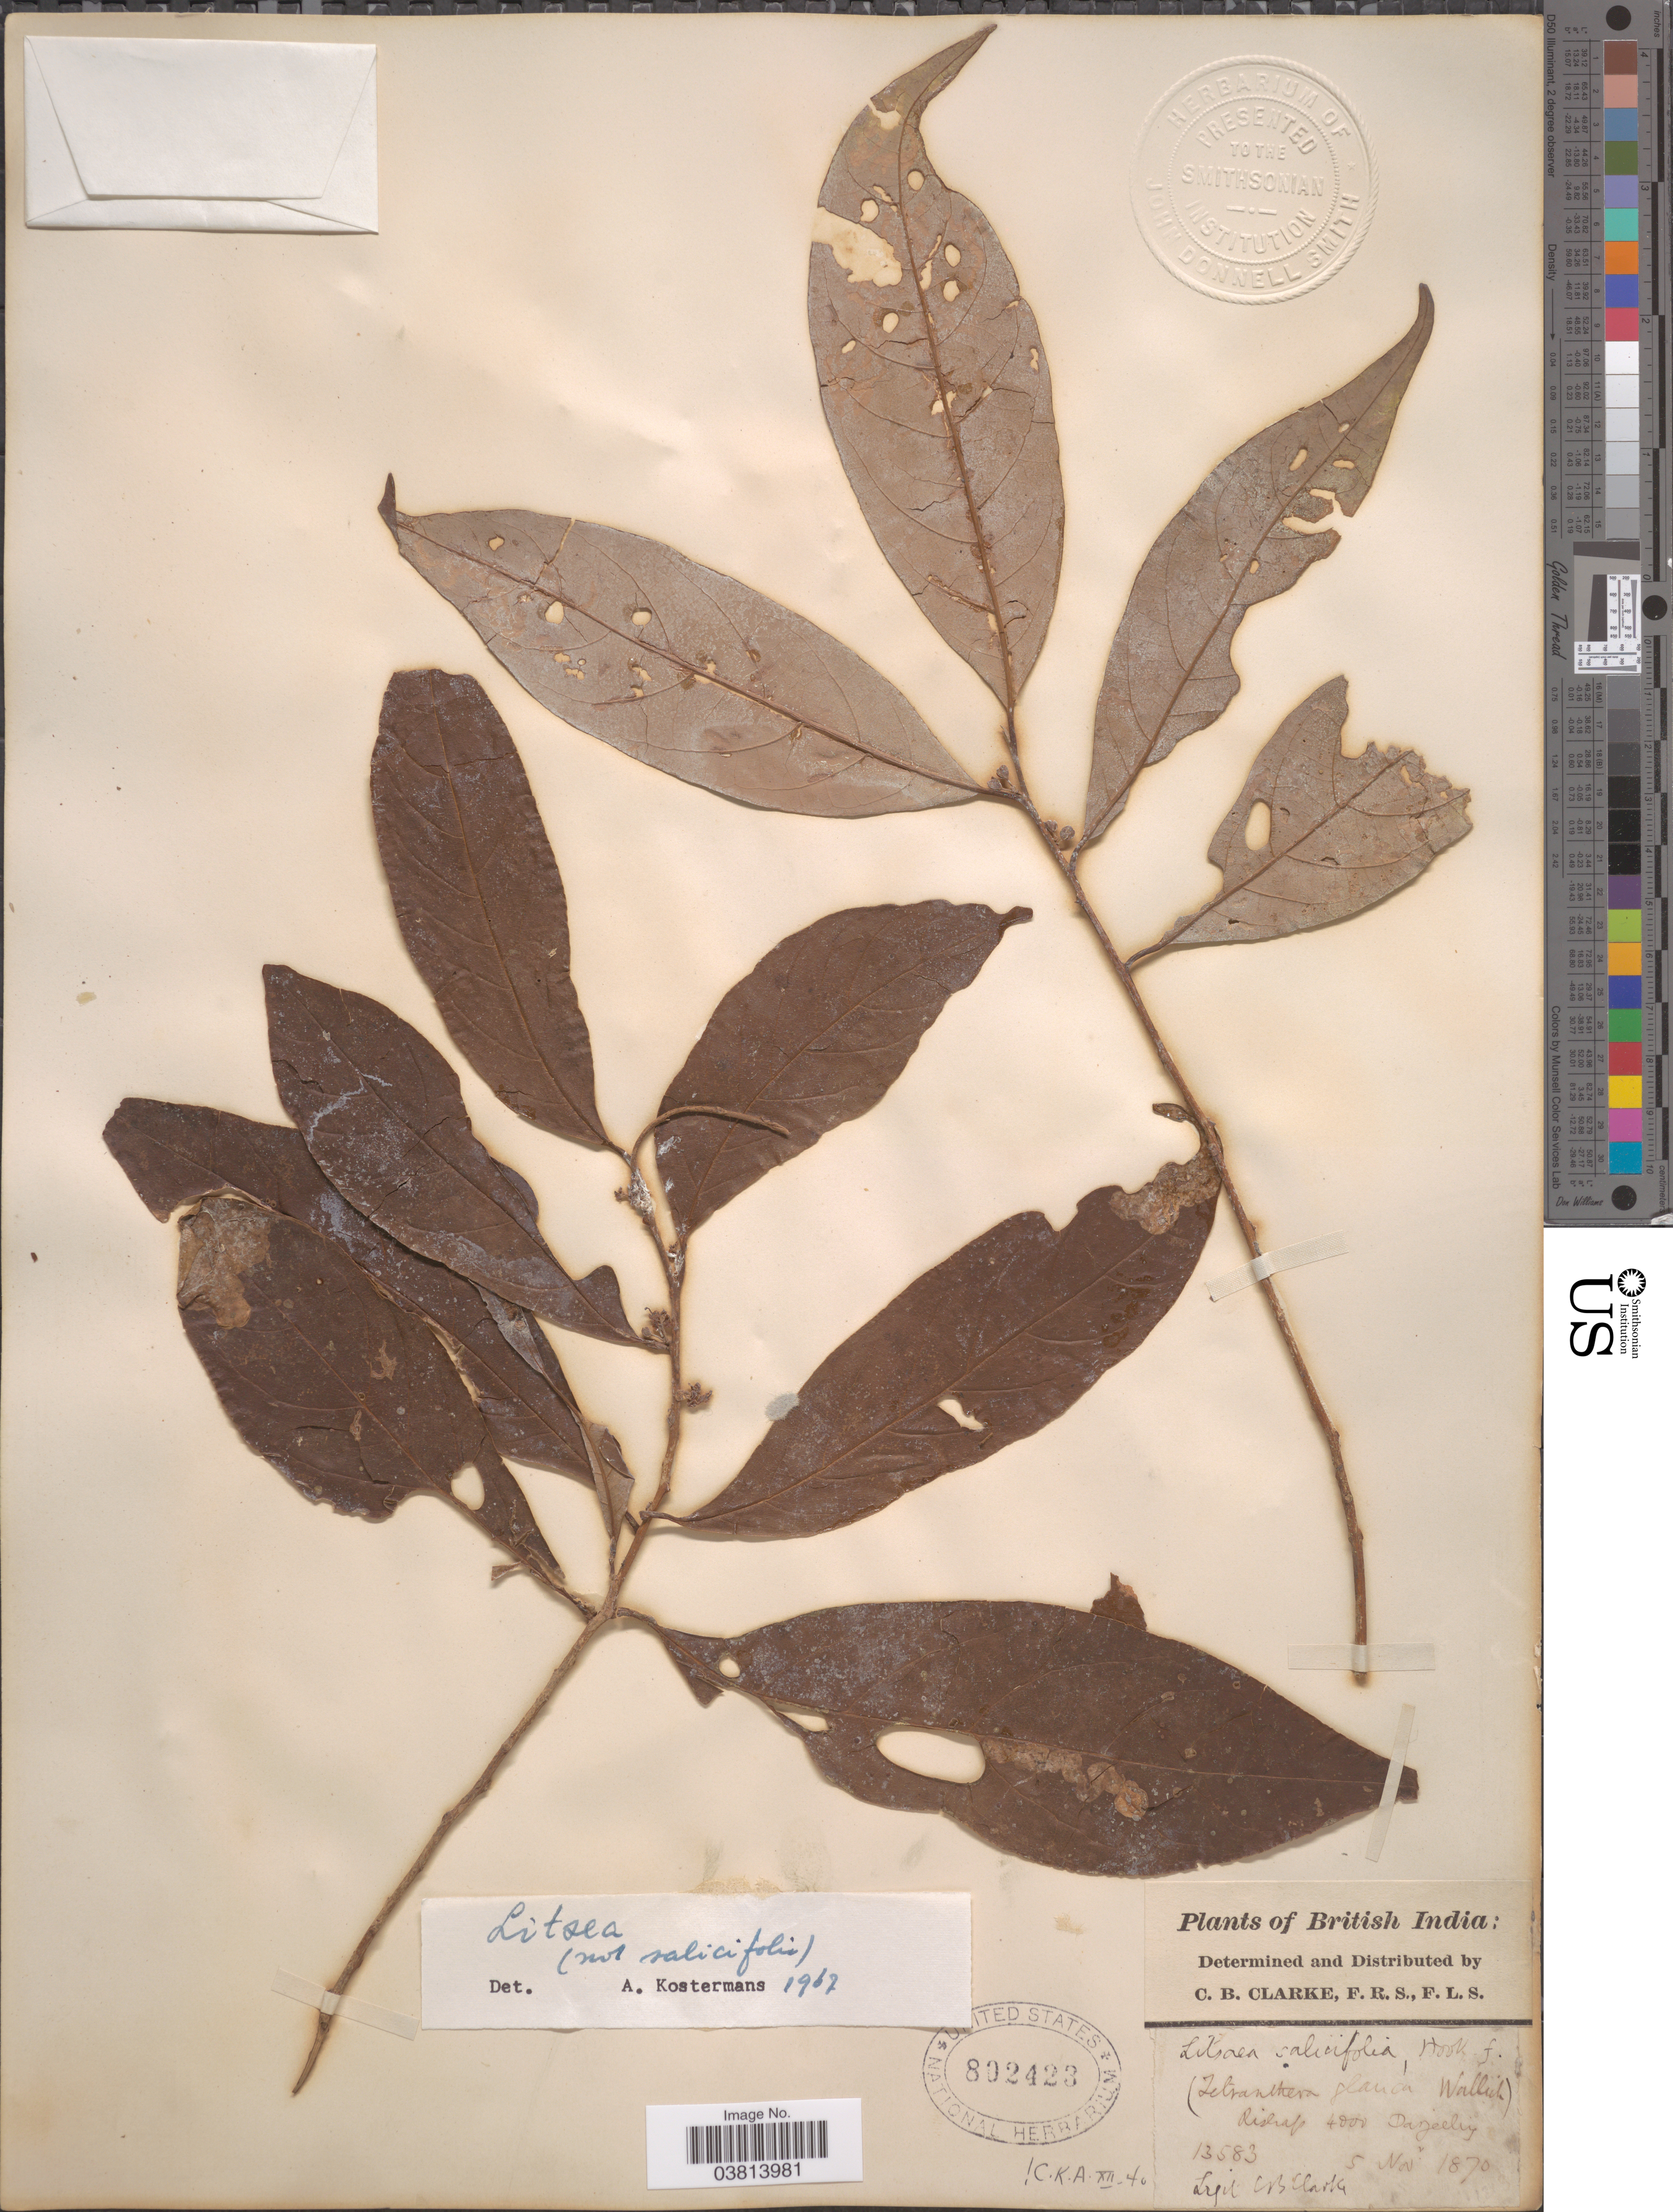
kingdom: Plantae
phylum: Tracheophyta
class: Magnoliopsida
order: Laurales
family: Lauraceae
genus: Litsea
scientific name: Litsea sp.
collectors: C. B. Clarke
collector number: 13583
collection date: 1870-11-05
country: India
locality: British India. Rishap, Darjeeling.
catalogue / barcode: US 802423